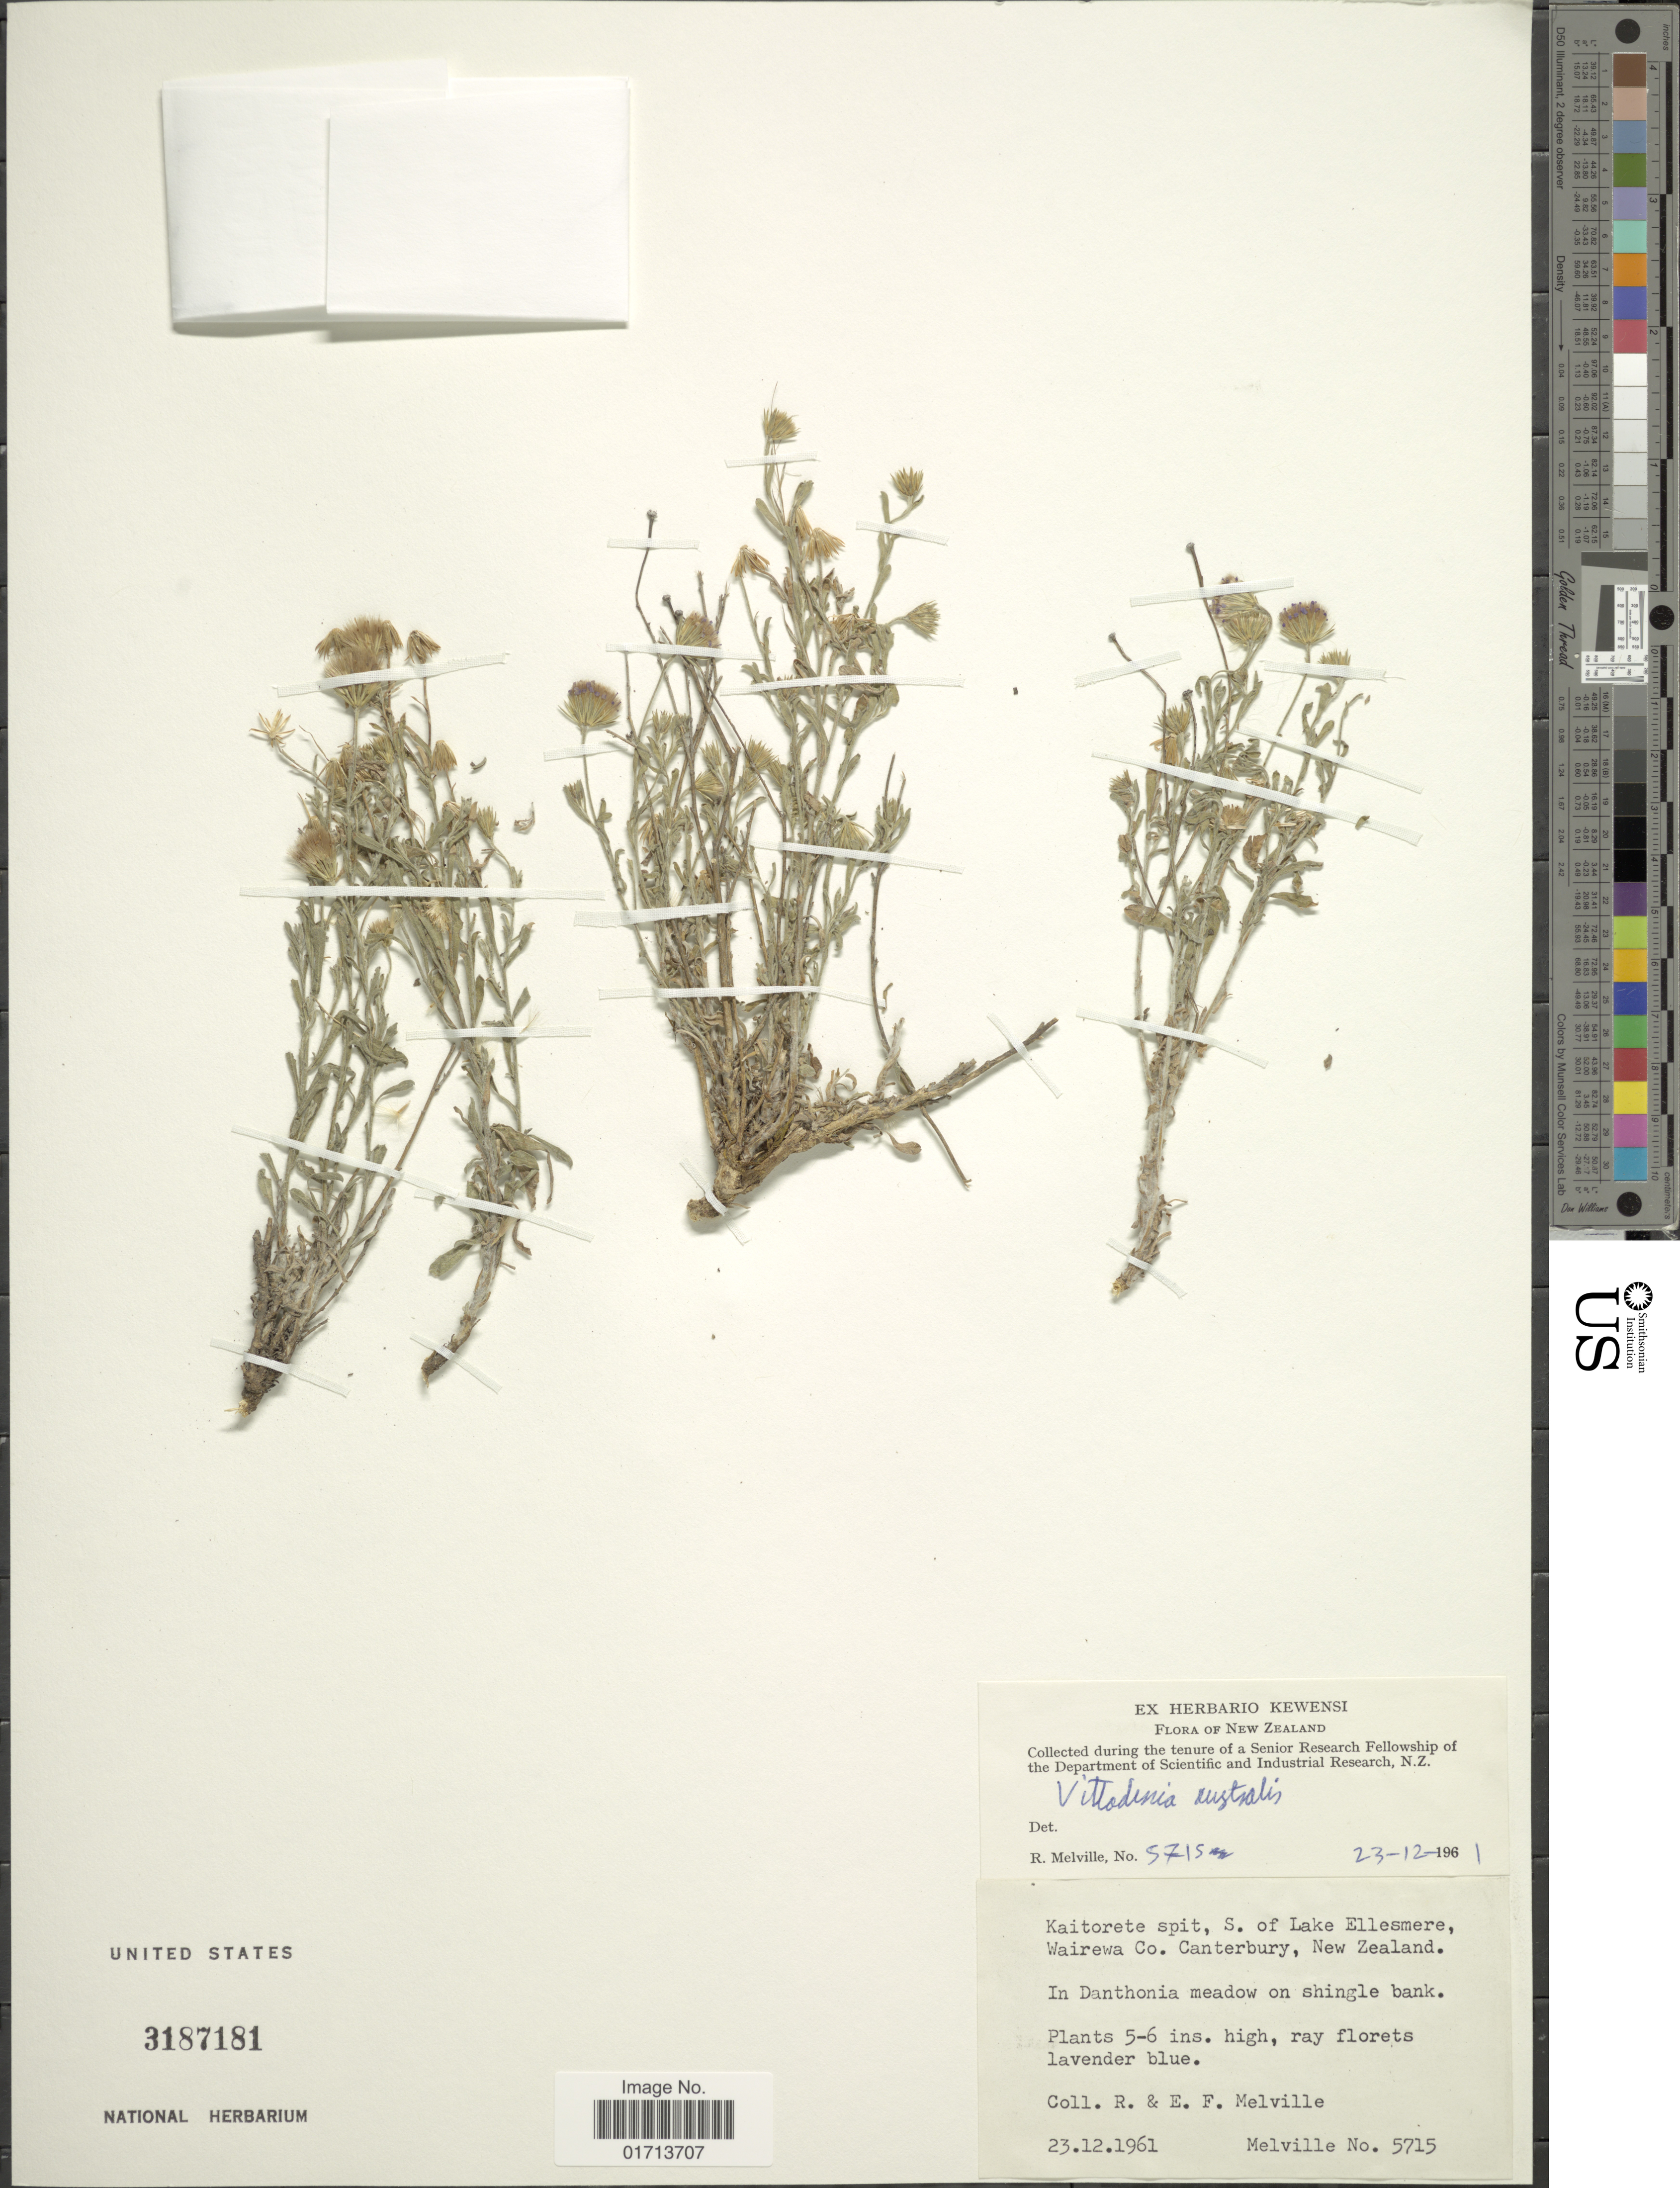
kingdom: Plantae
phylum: Tracheophyta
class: Magnoliopsida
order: Asterales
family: Asteraceae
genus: Vittadinia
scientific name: Vittadinia australis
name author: A. Rich.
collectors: R. Melville & E. Melville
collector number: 5715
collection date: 1961-12-23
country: New Zealand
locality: Kaitorete spit, S. of Lake Ellesmere, Wairewa Co. Canterbury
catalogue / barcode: US 3187181